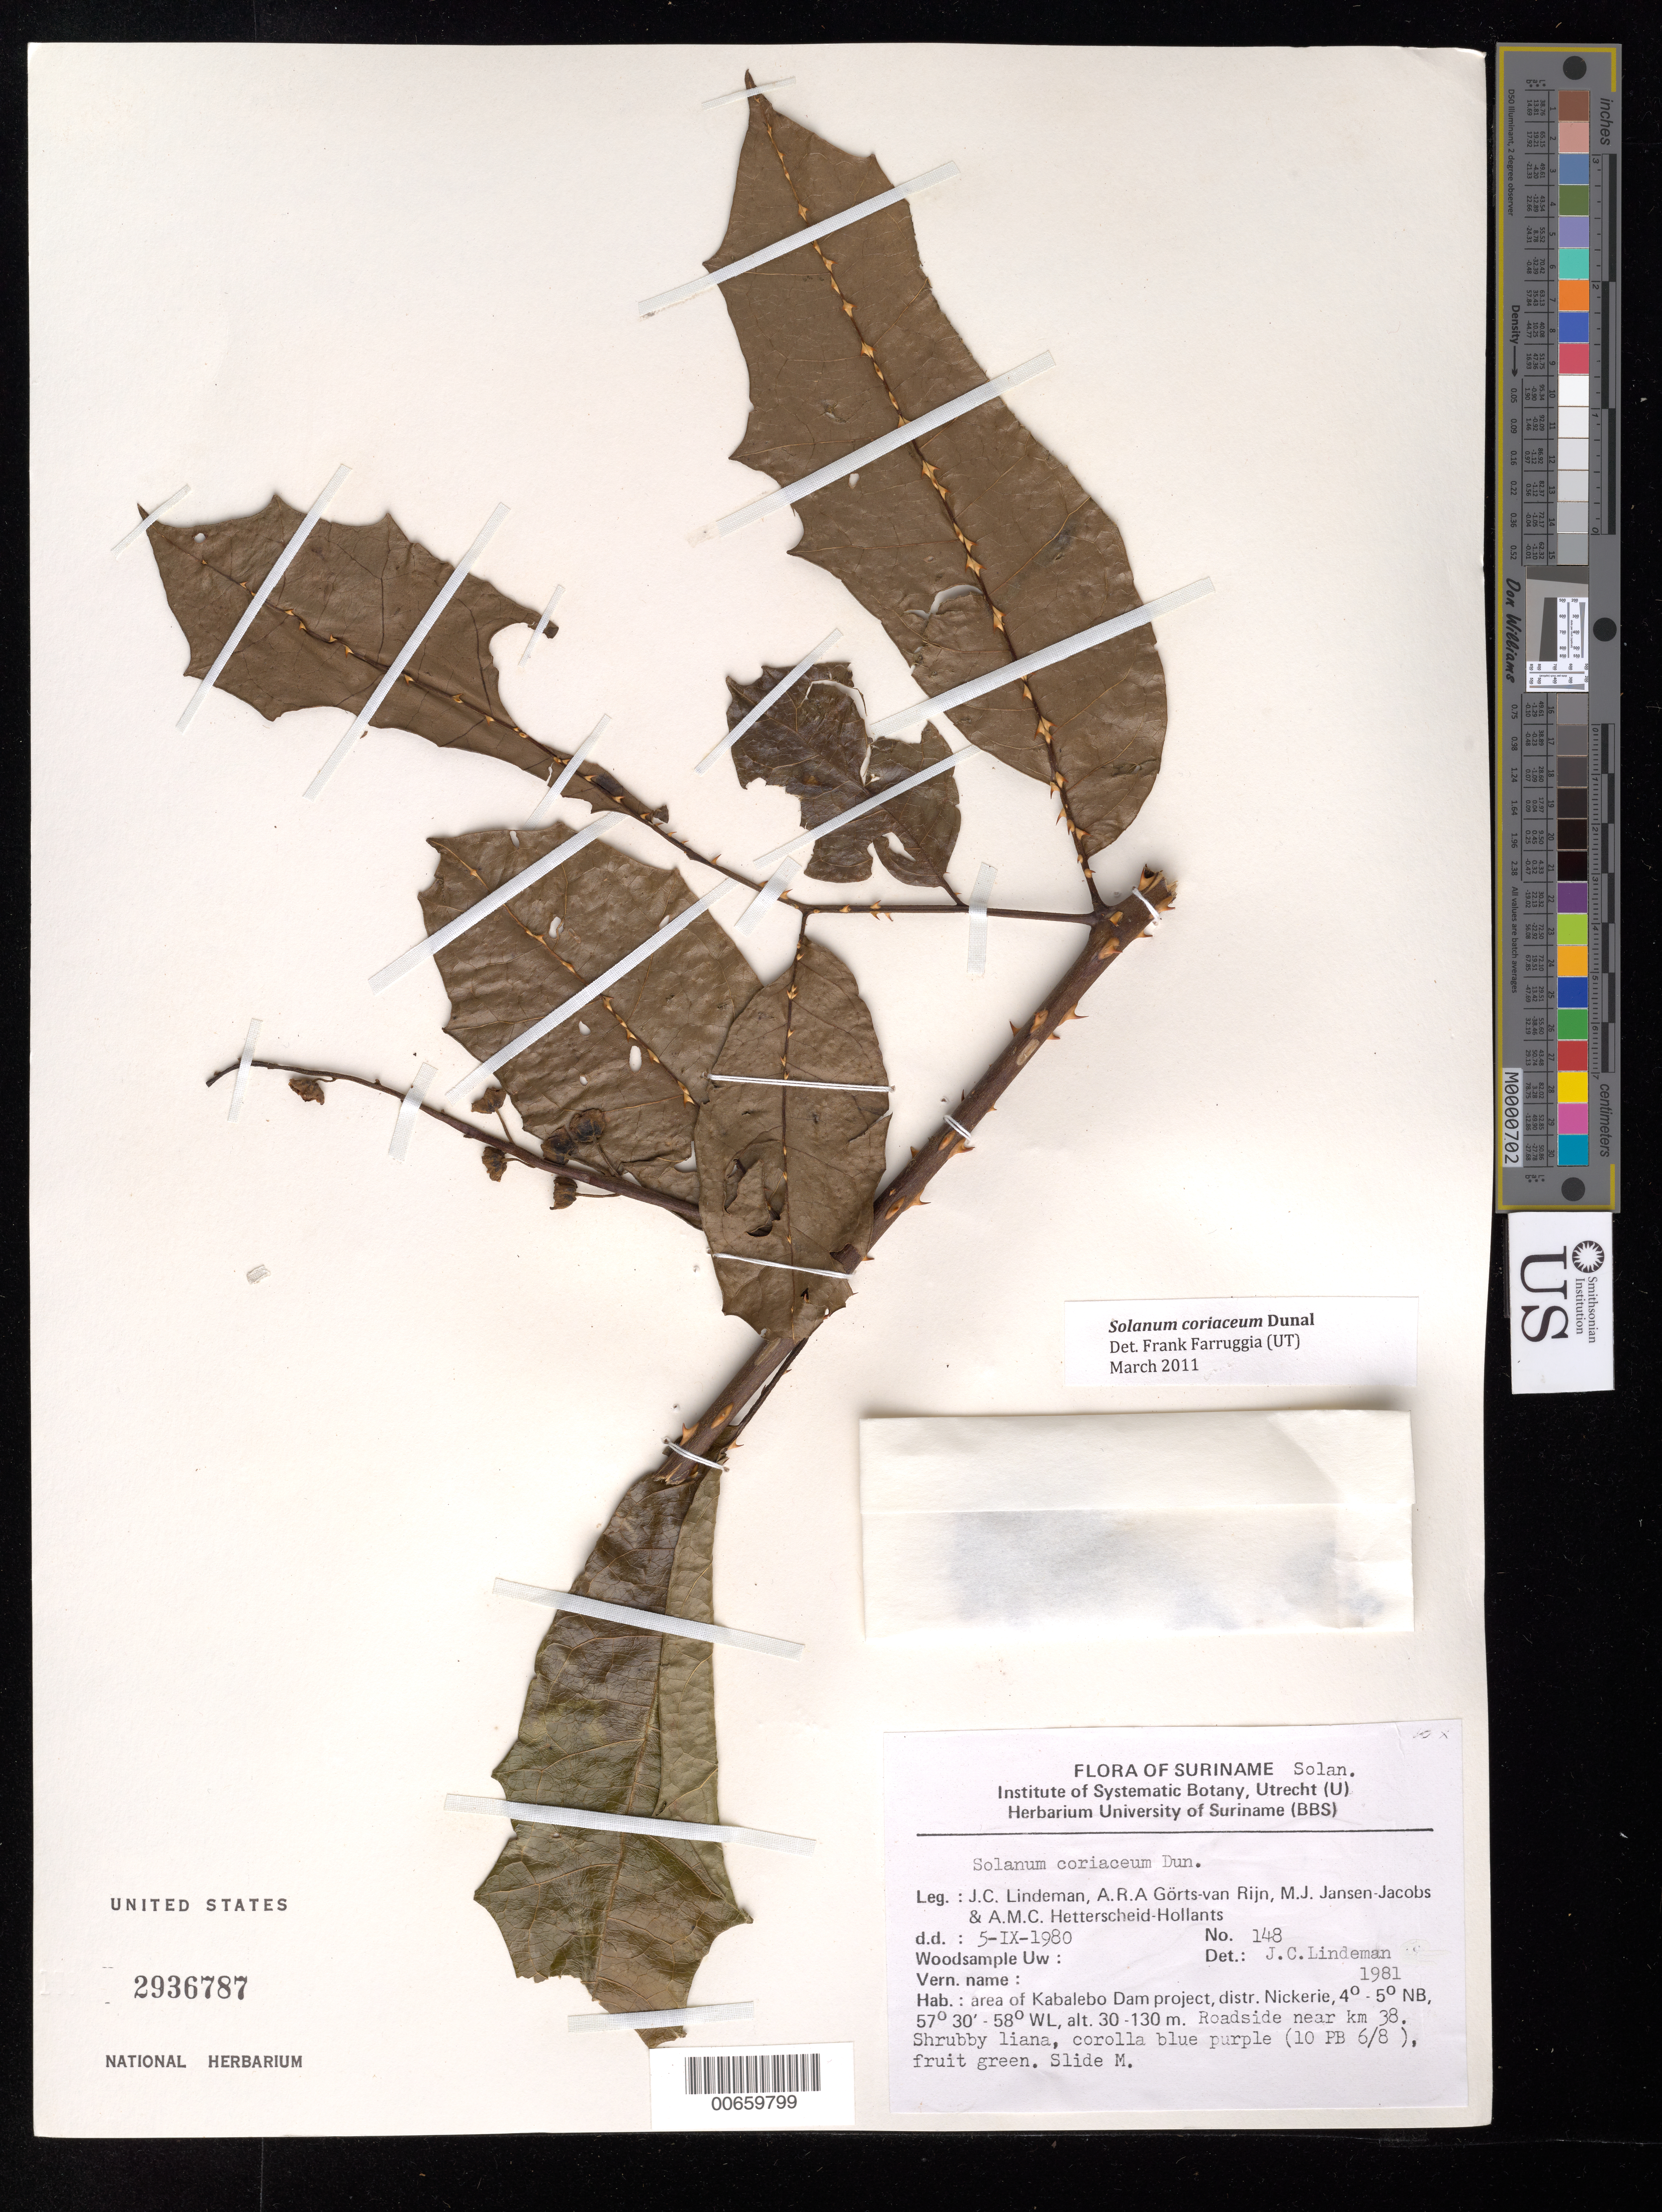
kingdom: Plantae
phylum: Tracheophyta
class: Magnoliopsida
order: Solanales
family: Solanaceae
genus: Solanum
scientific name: Solanum coriaceum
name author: Dunal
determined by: Lindeman, J. C.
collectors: J. C. Lindeman, A. Hetterscheid-Hollants, M. Görts-van Rijn & A. Jansen-Jacobs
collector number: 80-148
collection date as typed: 9 Sep 1980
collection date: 1980-09-09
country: Suriname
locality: Kabalebo Dam project area, near km 38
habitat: Roadside.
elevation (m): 30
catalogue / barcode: US 2936787